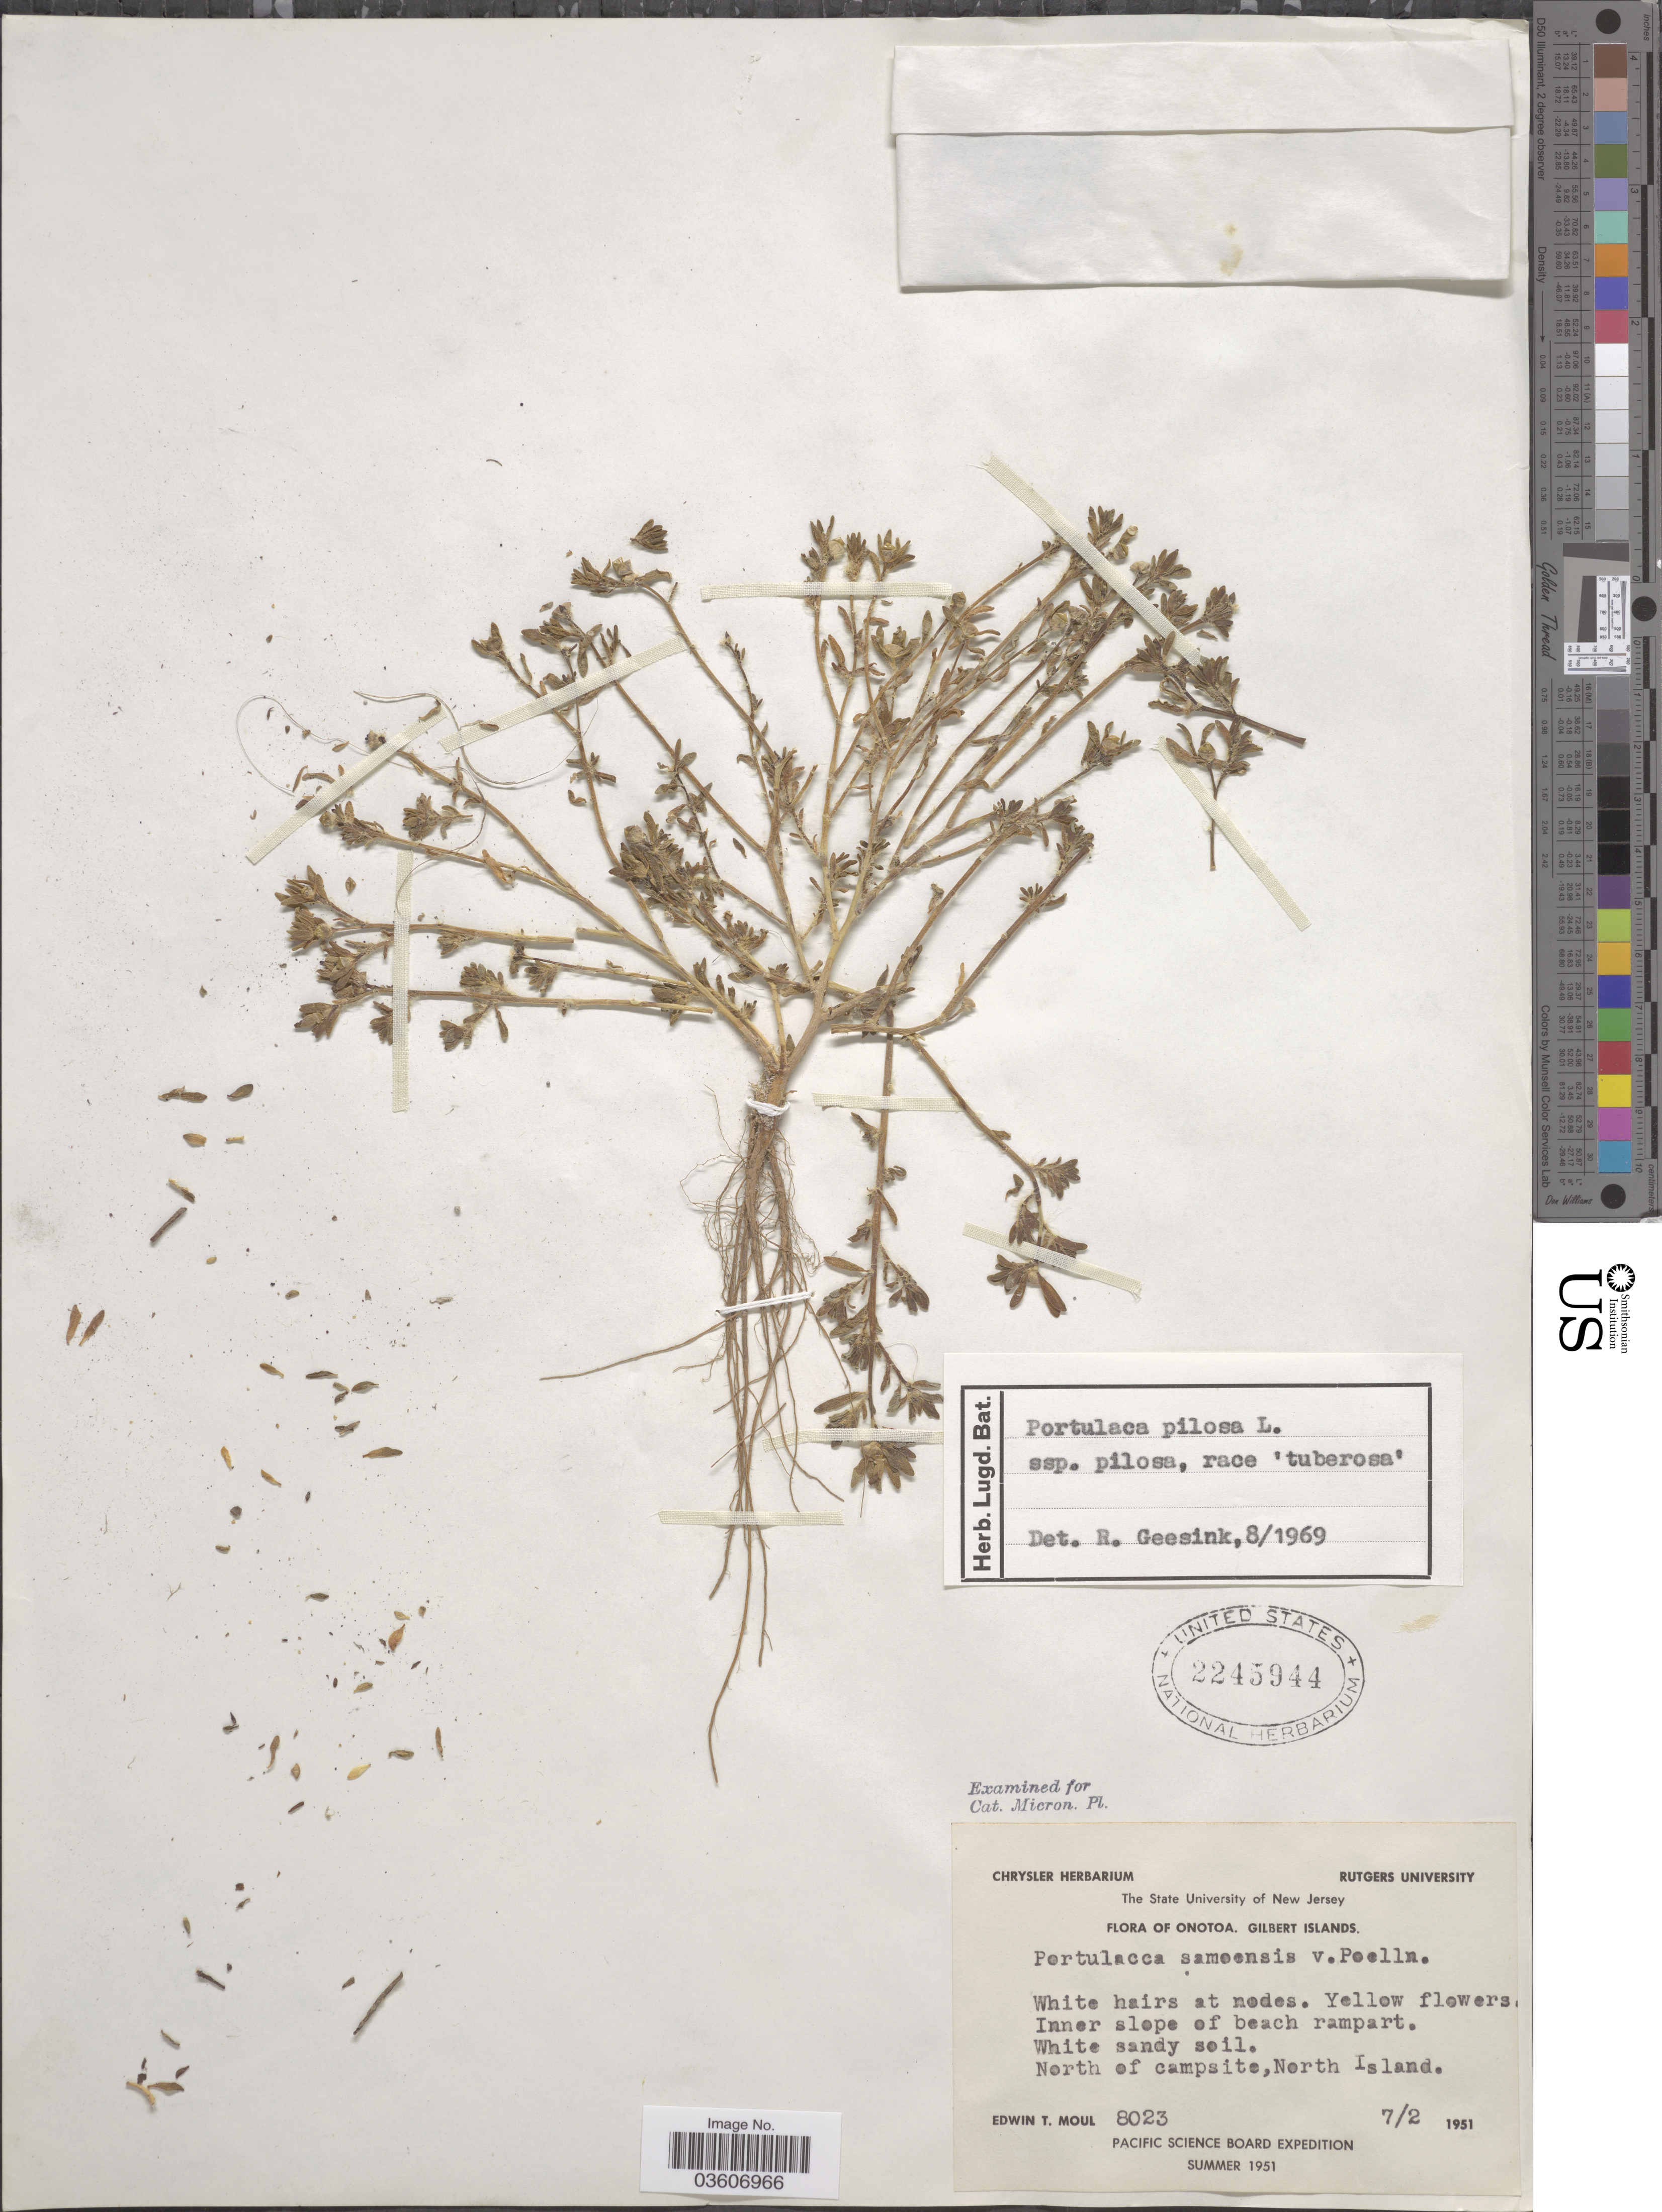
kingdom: Plantae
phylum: Tracheophyta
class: Magnoliopsida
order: Caryophyllales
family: Portulacaceae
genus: Portulaca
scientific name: Portulaca australis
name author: Endl.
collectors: E. T. Moul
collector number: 8023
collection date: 1951-02-07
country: Kiribati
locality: Onotoa. Gilbert Islands. Inner slope of beach rampart. North of campsite, North Island.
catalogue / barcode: US 2245944